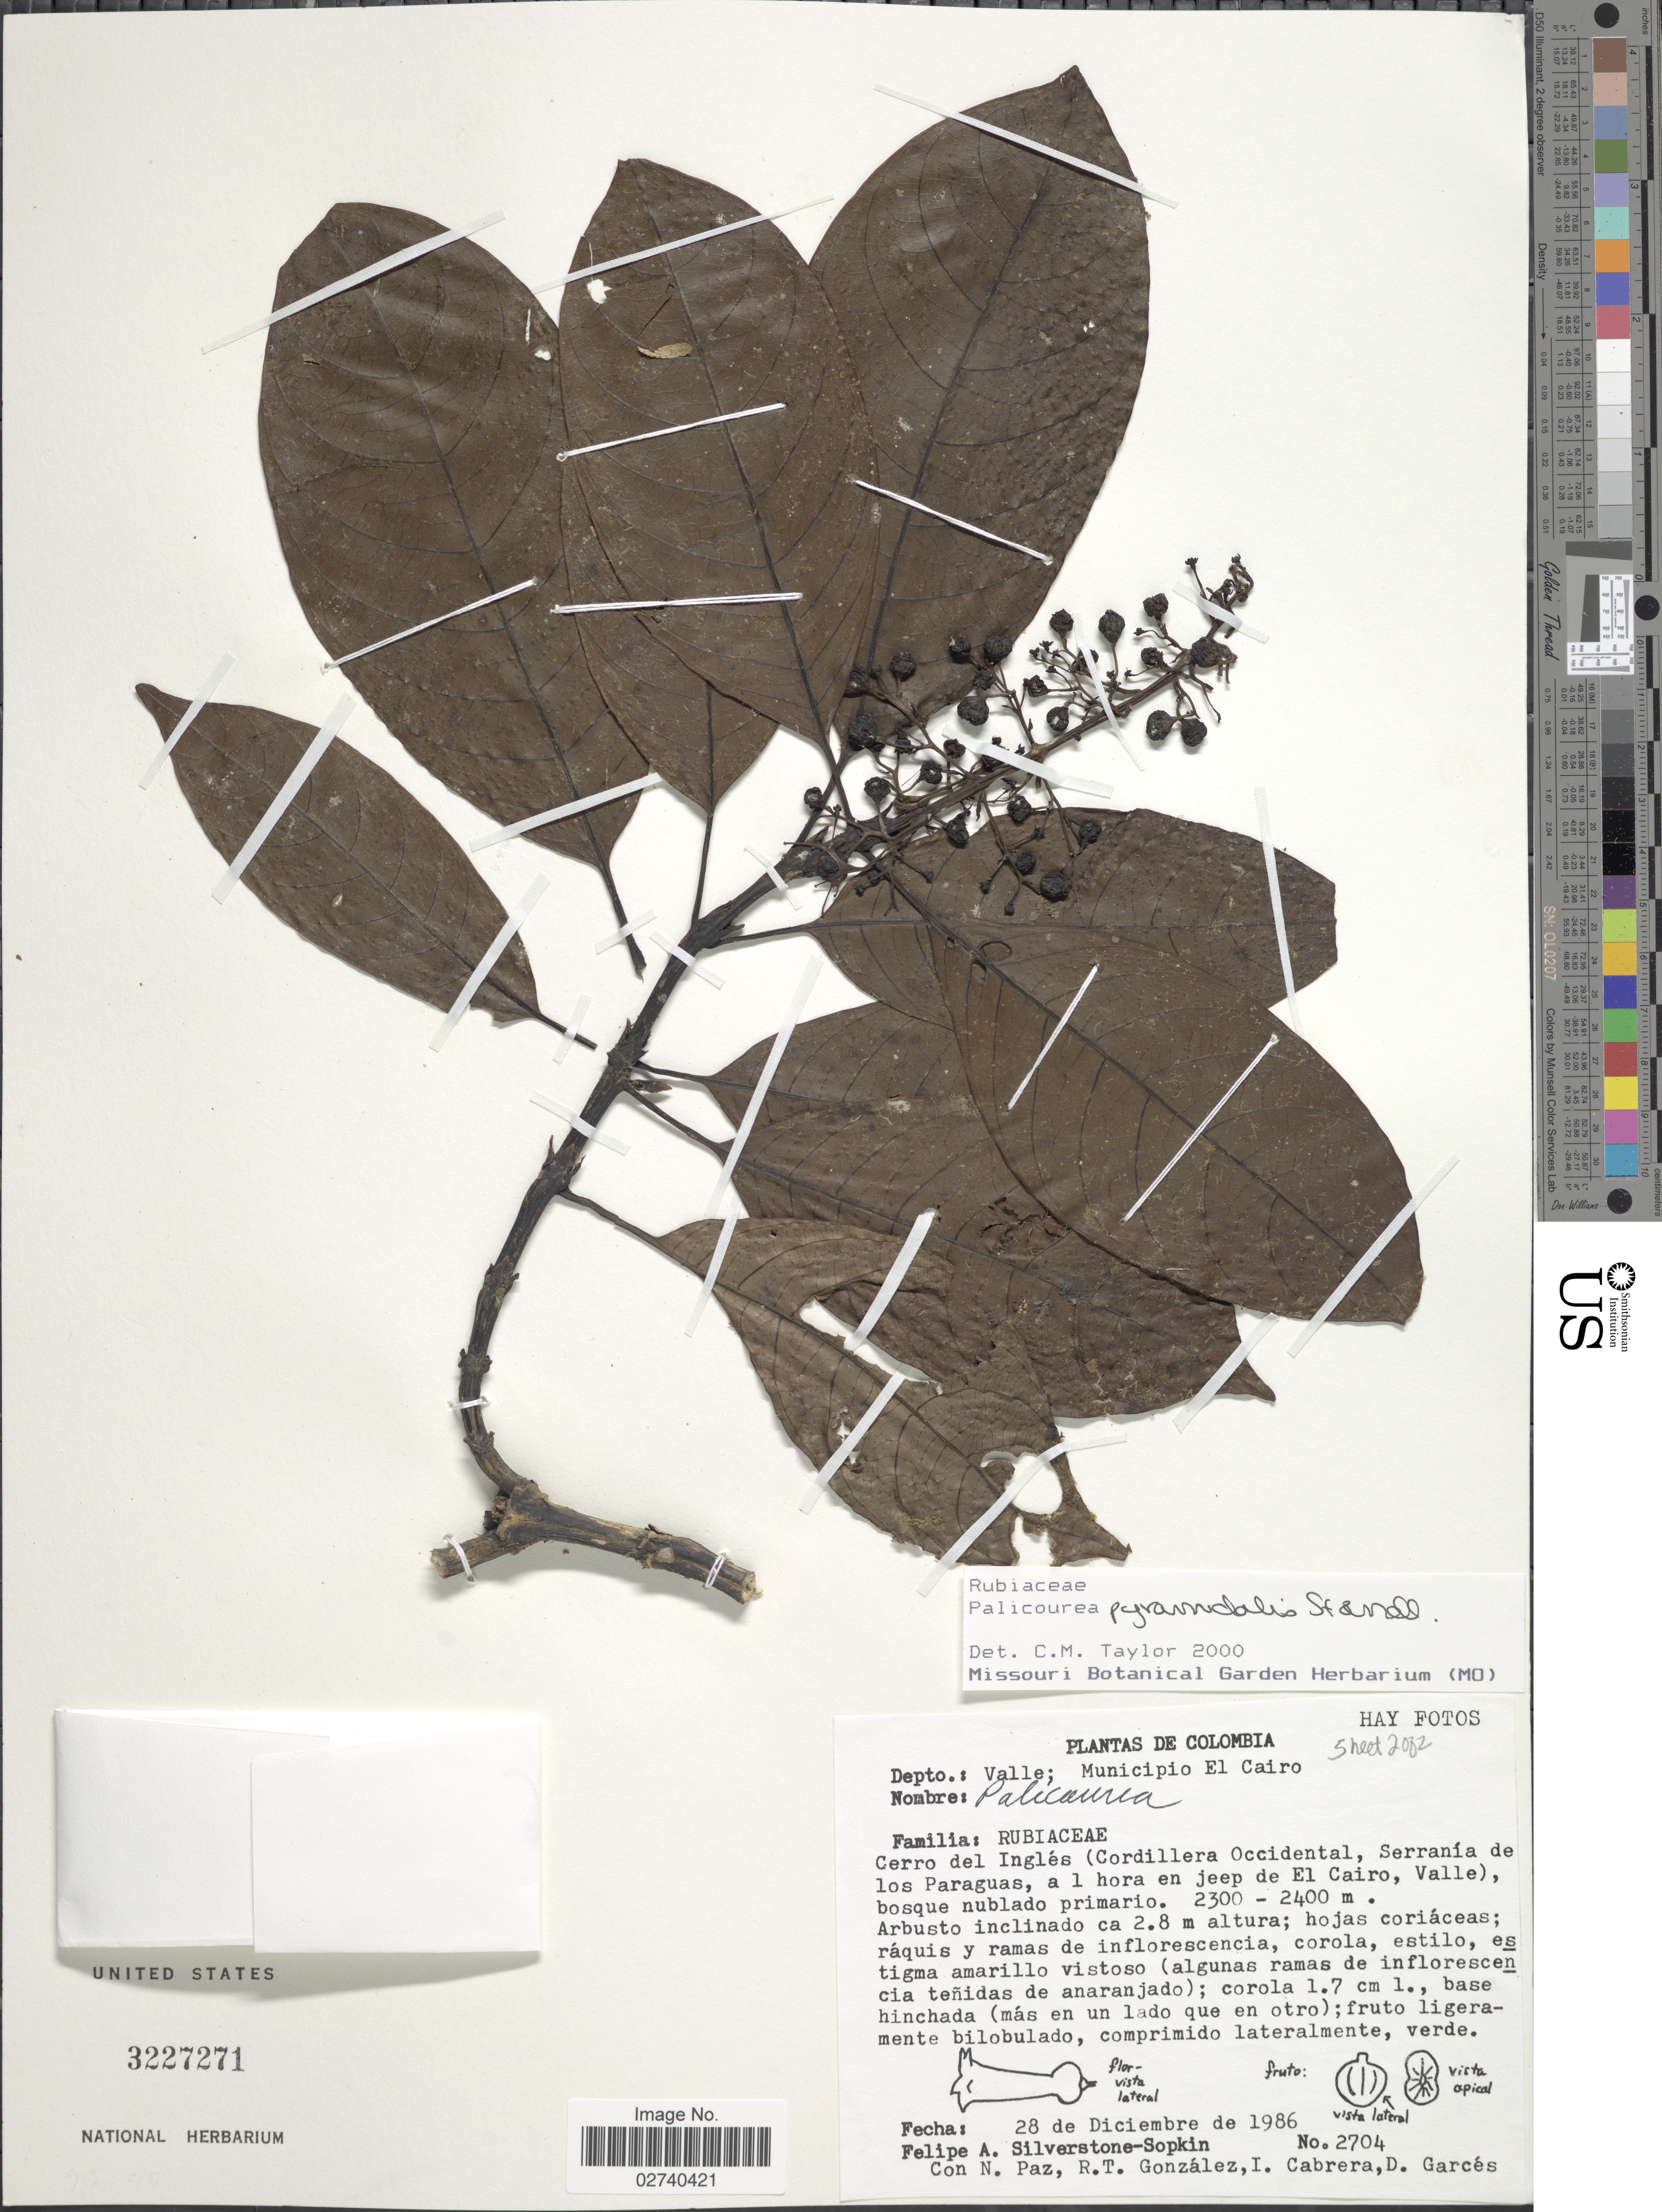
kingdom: Plantae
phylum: Tracheophyta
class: Magnoliopsida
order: Gentianales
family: Rubiaceae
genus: Palicourea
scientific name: Palicourea pyramidalis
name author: Standl.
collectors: P. A. Silverstone-Sopkin, N. Paz, R. Gonzalez, I. Cabrera & D. Garces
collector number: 2704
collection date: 1986-12-28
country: Colombia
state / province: Valle del Cauca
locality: Depto.: Valle; Municipio El Cairo. Cerro del Ingles (Cordillera Occidental, Serrania da los Paraguas, a 1 hora en jeep de El Cairo, Valle).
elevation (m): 2300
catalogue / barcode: US 3227271